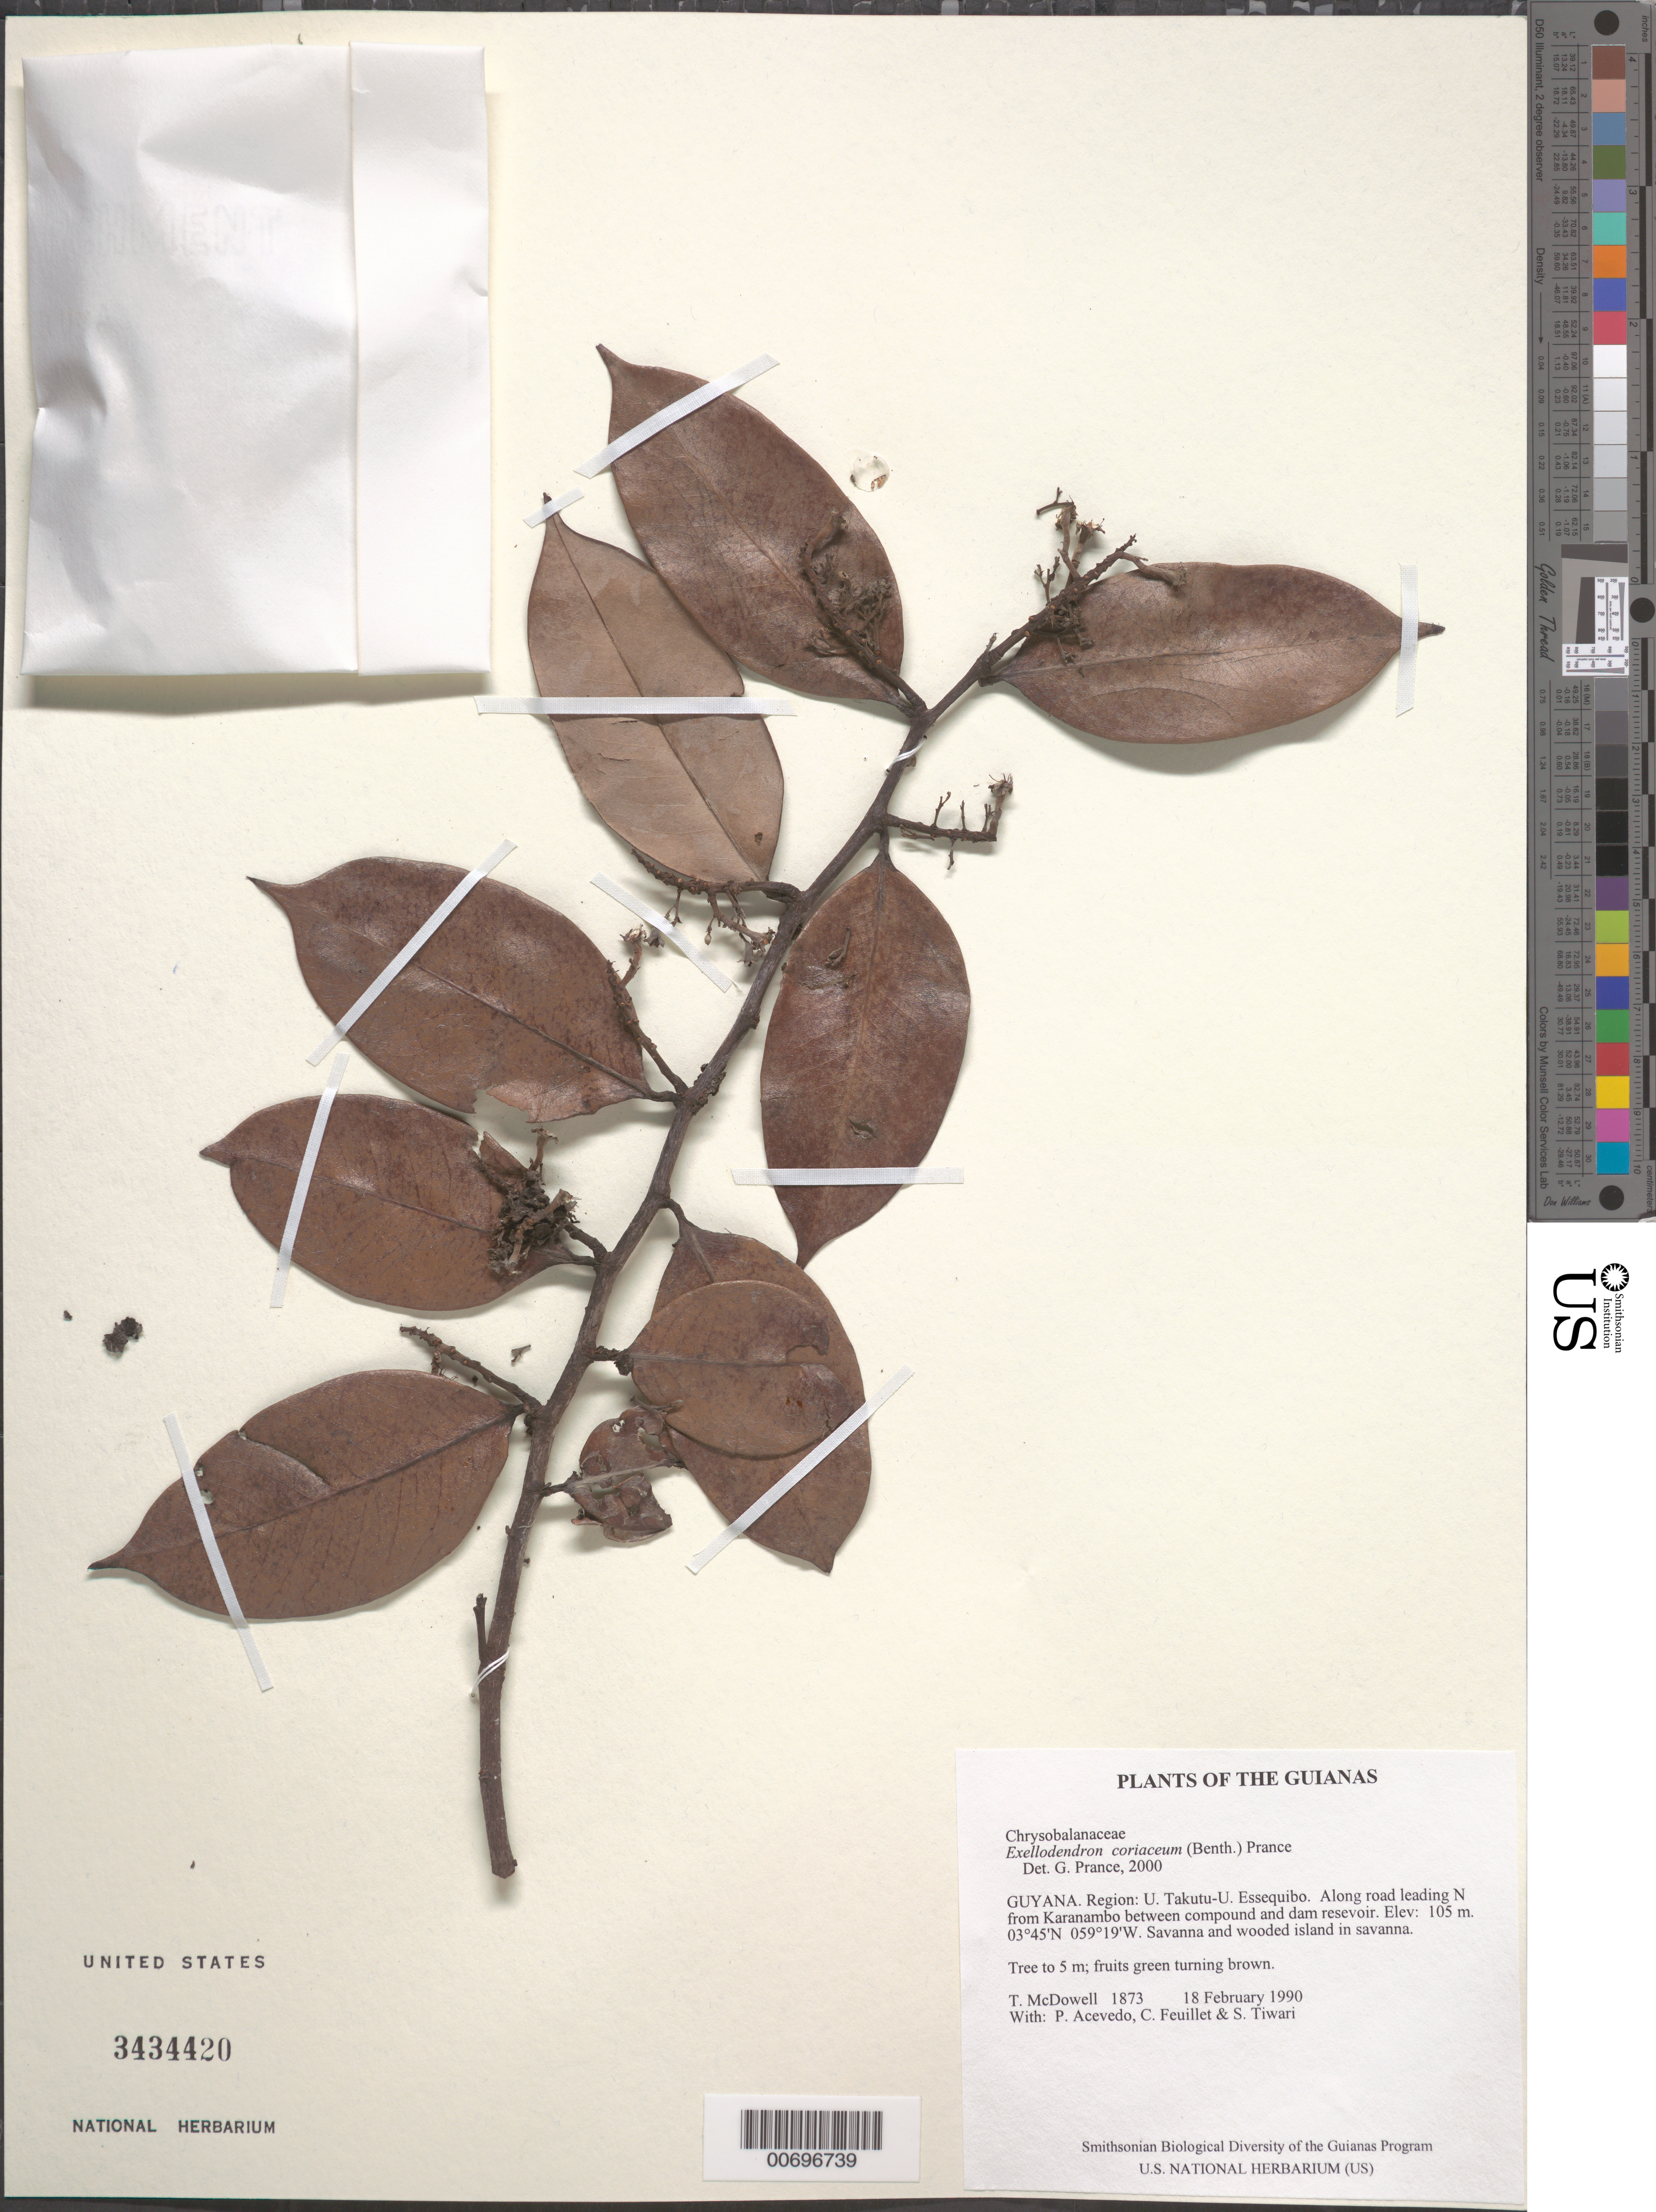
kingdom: Plantae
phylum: Tracheophyta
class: Magnoliopsida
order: Malpighiales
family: Chrysobalanaceae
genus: Exellodendron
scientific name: Exellodendron coriaceum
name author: (Benth.) Prance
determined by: Prance, G. T.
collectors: T. McDowell, P. Acevedo-Rodr., C. Feuillet & S. Tiwari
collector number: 1873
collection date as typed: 18 February 1990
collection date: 1990-02-18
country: Guyana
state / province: U. Takutu-U. Essequibo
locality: Along road leading North from Karanambo between compound and dam-pond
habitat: Savanna and wooded island in savanna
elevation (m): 105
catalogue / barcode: US 3434420